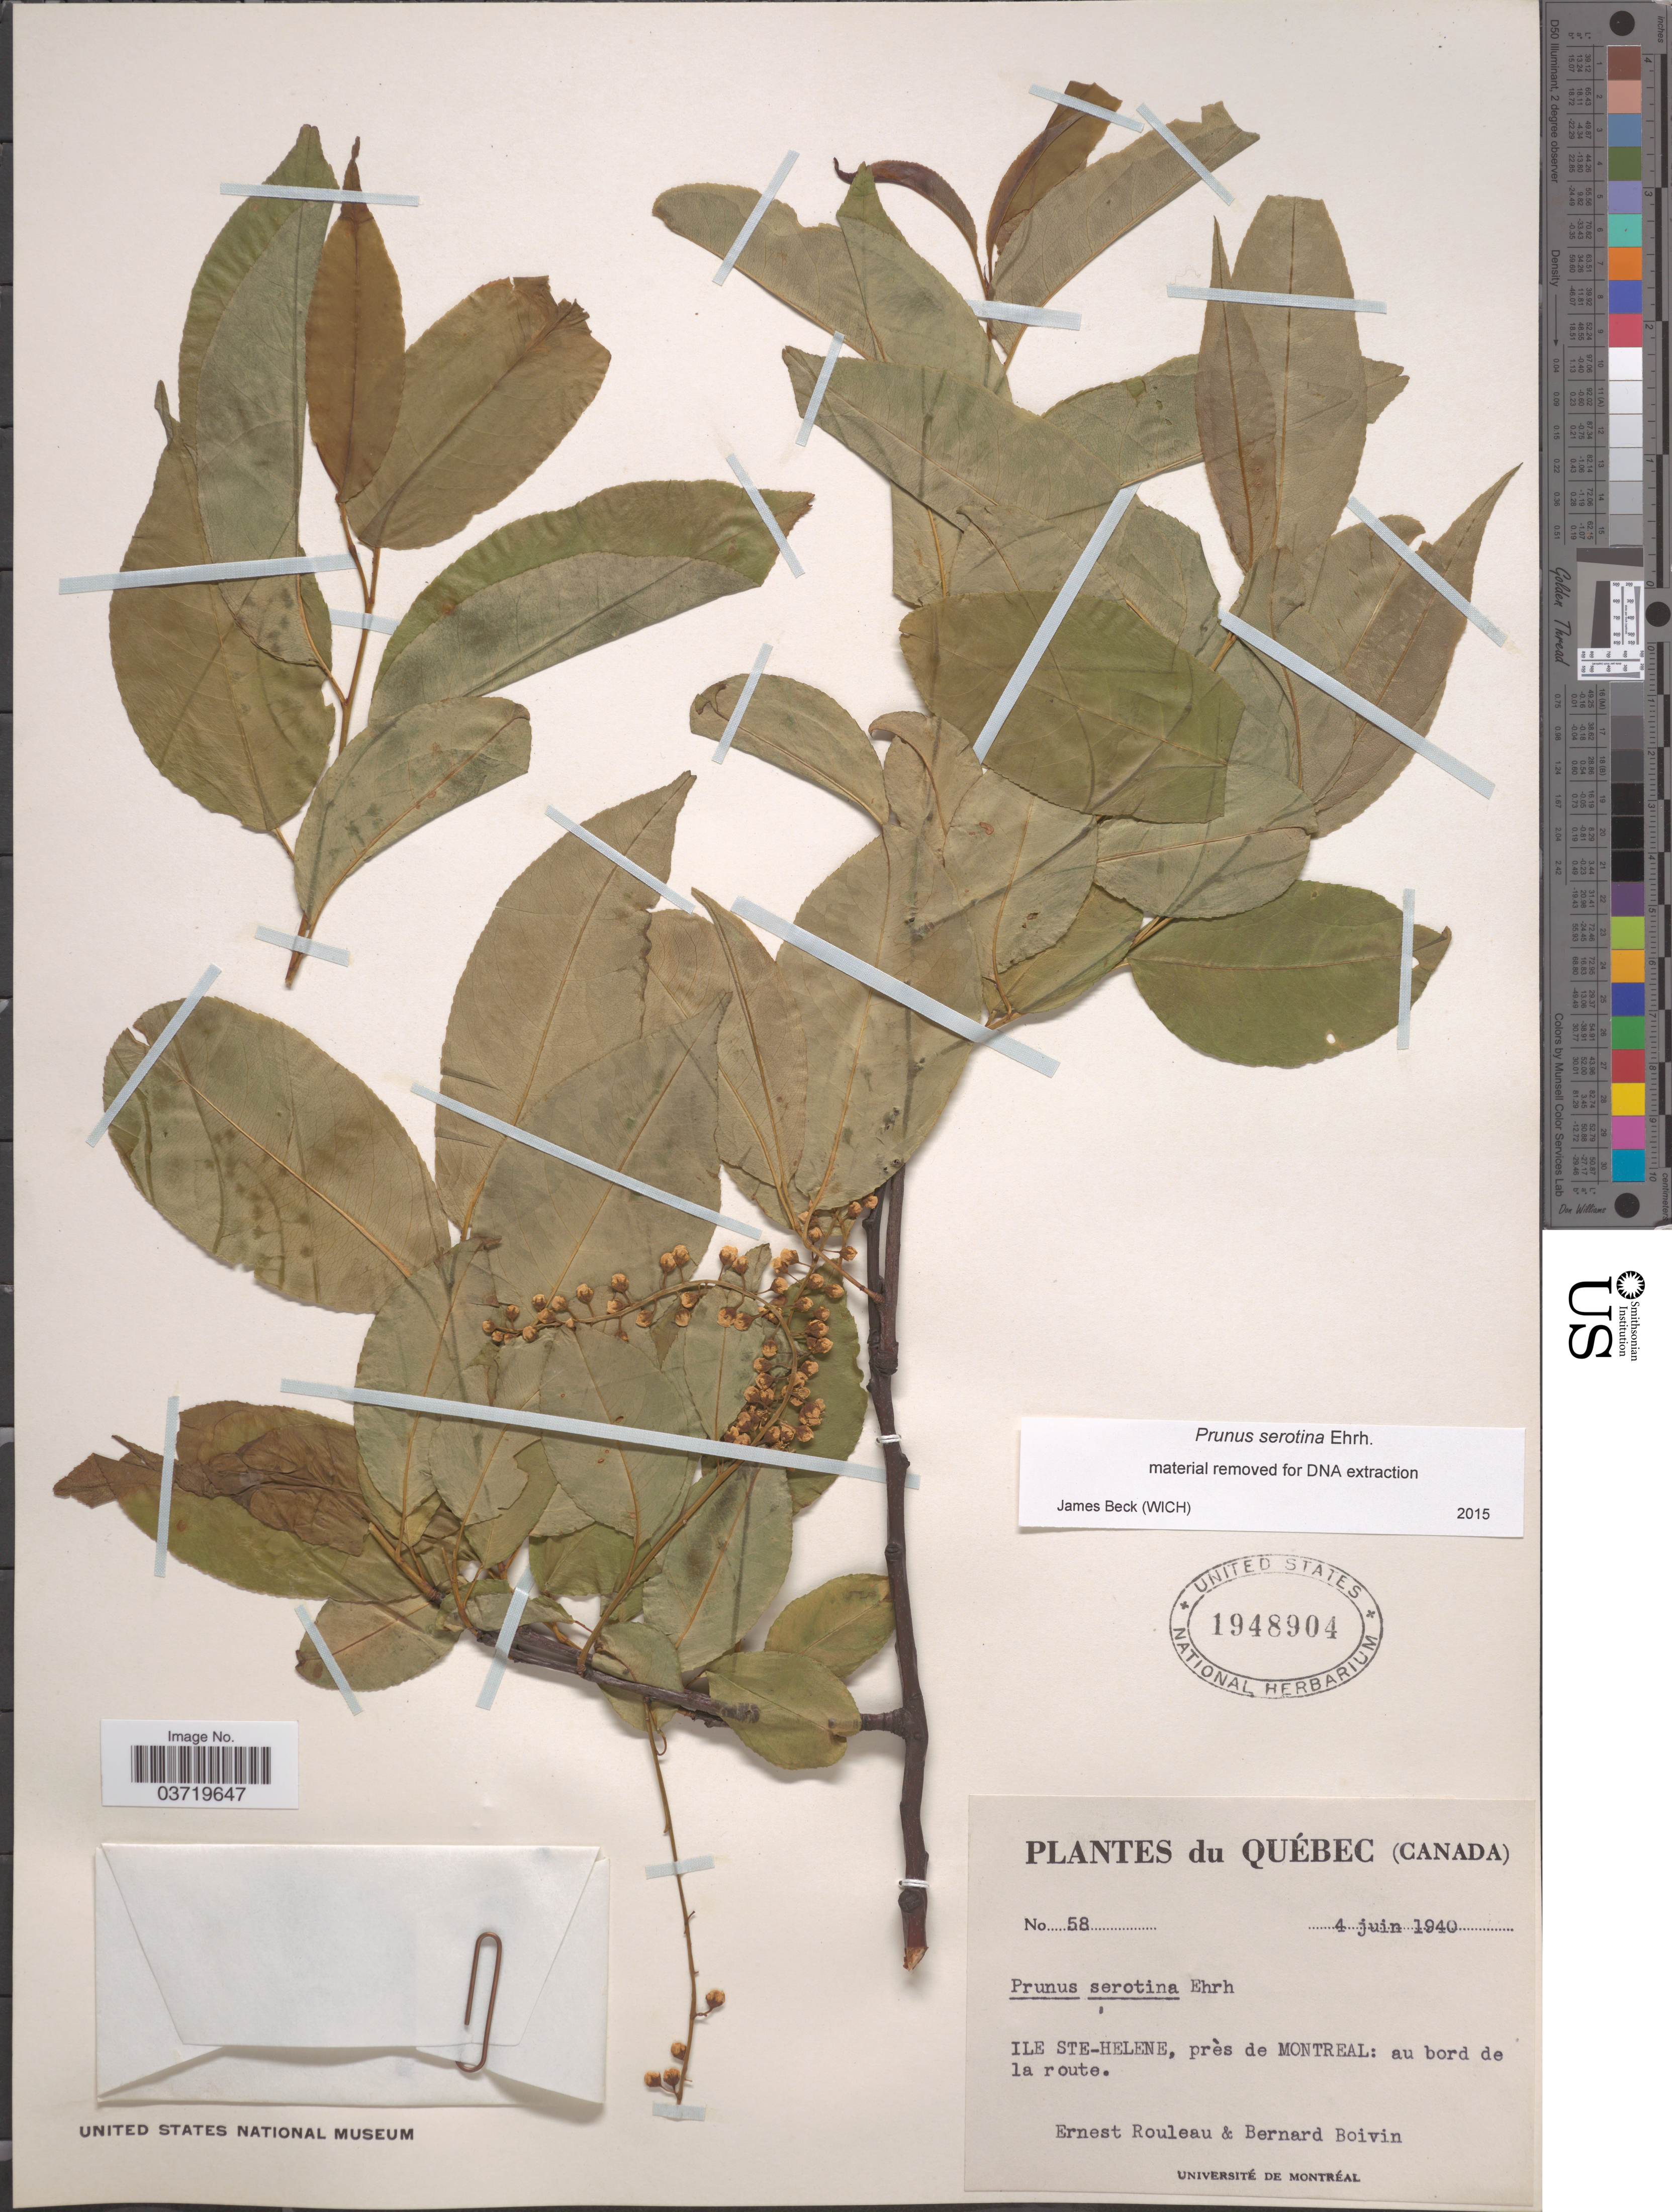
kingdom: Plantae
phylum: Tracheophyta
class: Magnoliopsida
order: Rosales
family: Rosaceae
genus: Prunus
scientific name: Prunus serotina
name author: Ehrh.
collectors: J. Rouleau & J. R. B. Boivin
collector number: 58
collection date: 1940-06-04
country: Canada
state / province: Quebec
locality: Ile Ste-Helene, près de Montreal: au bord de la route.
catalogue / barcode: US 1948904